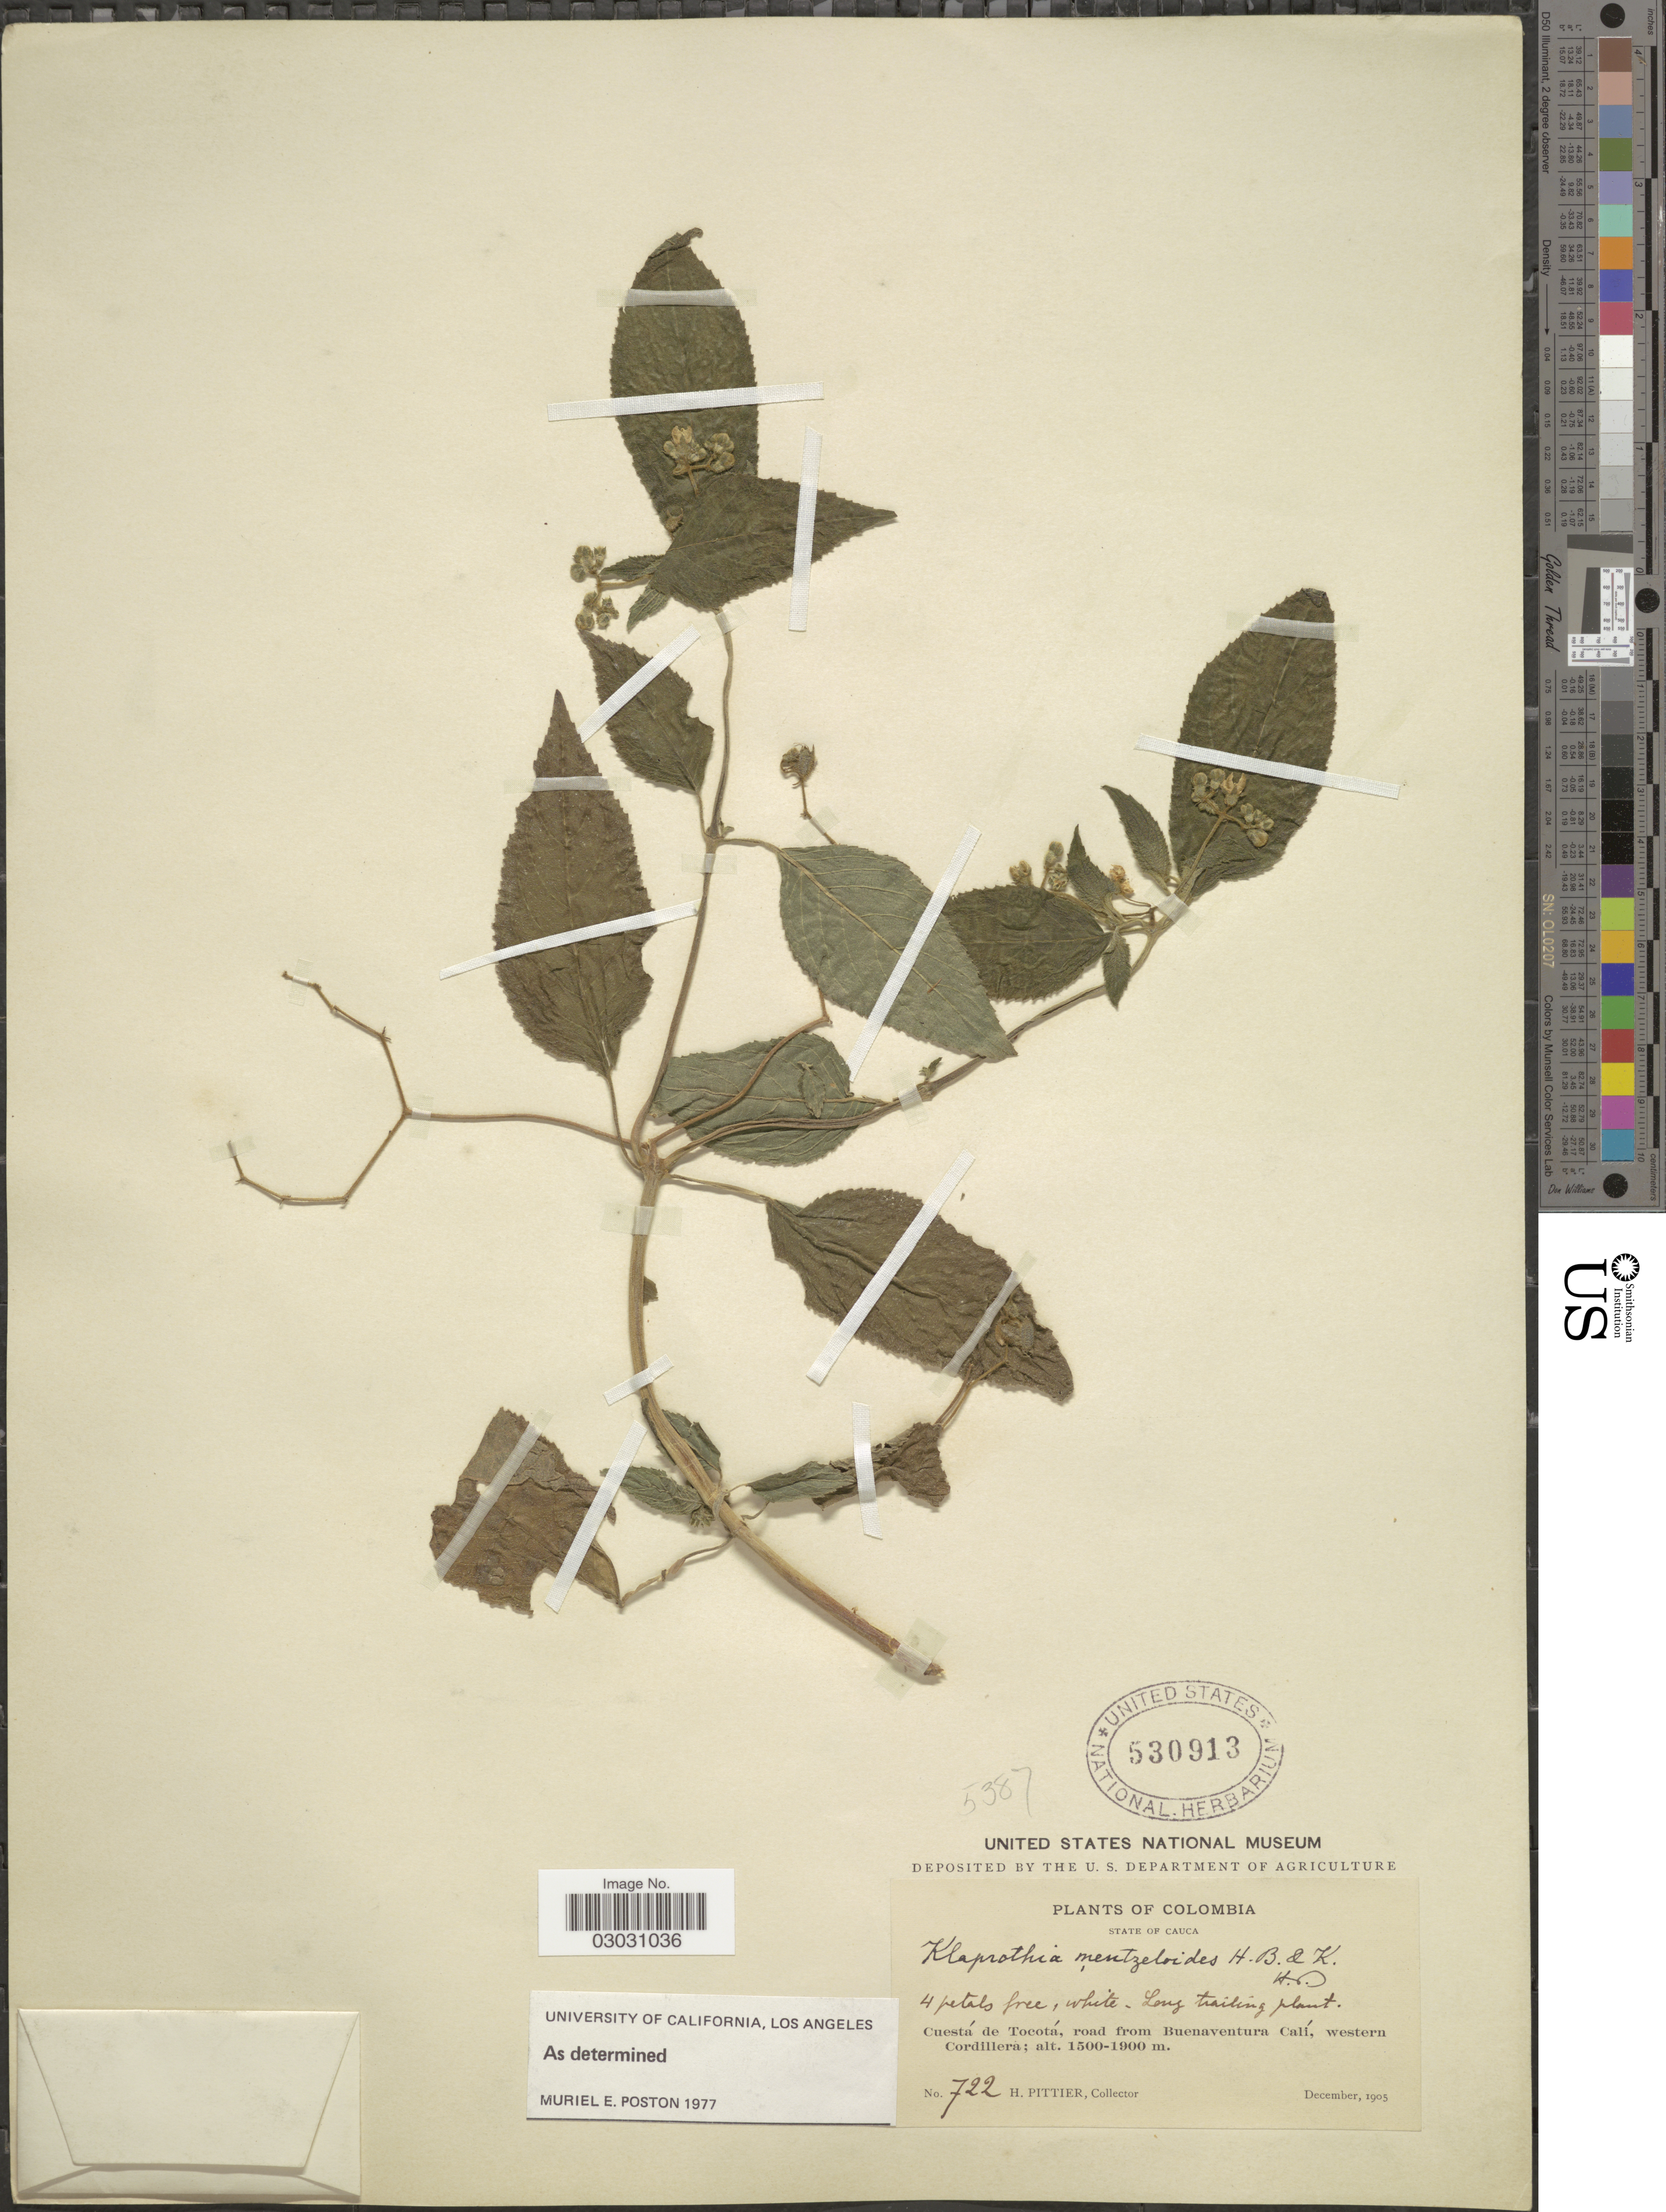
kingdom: Plantae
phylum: Tracheophyta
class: Magnoliopsida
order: Cornales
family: Loasaceae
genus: Klaprothia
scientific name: Klaprothia mentzelioides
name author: Kunth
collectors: H. F. Pittier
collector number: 722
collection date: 1905-12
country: Colombia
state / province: Cauca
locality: State of Cauca, Cuestá de Tocotá, road from Buenaventura Calí, western Cordillera.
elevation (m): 1500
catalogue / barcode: US 530913